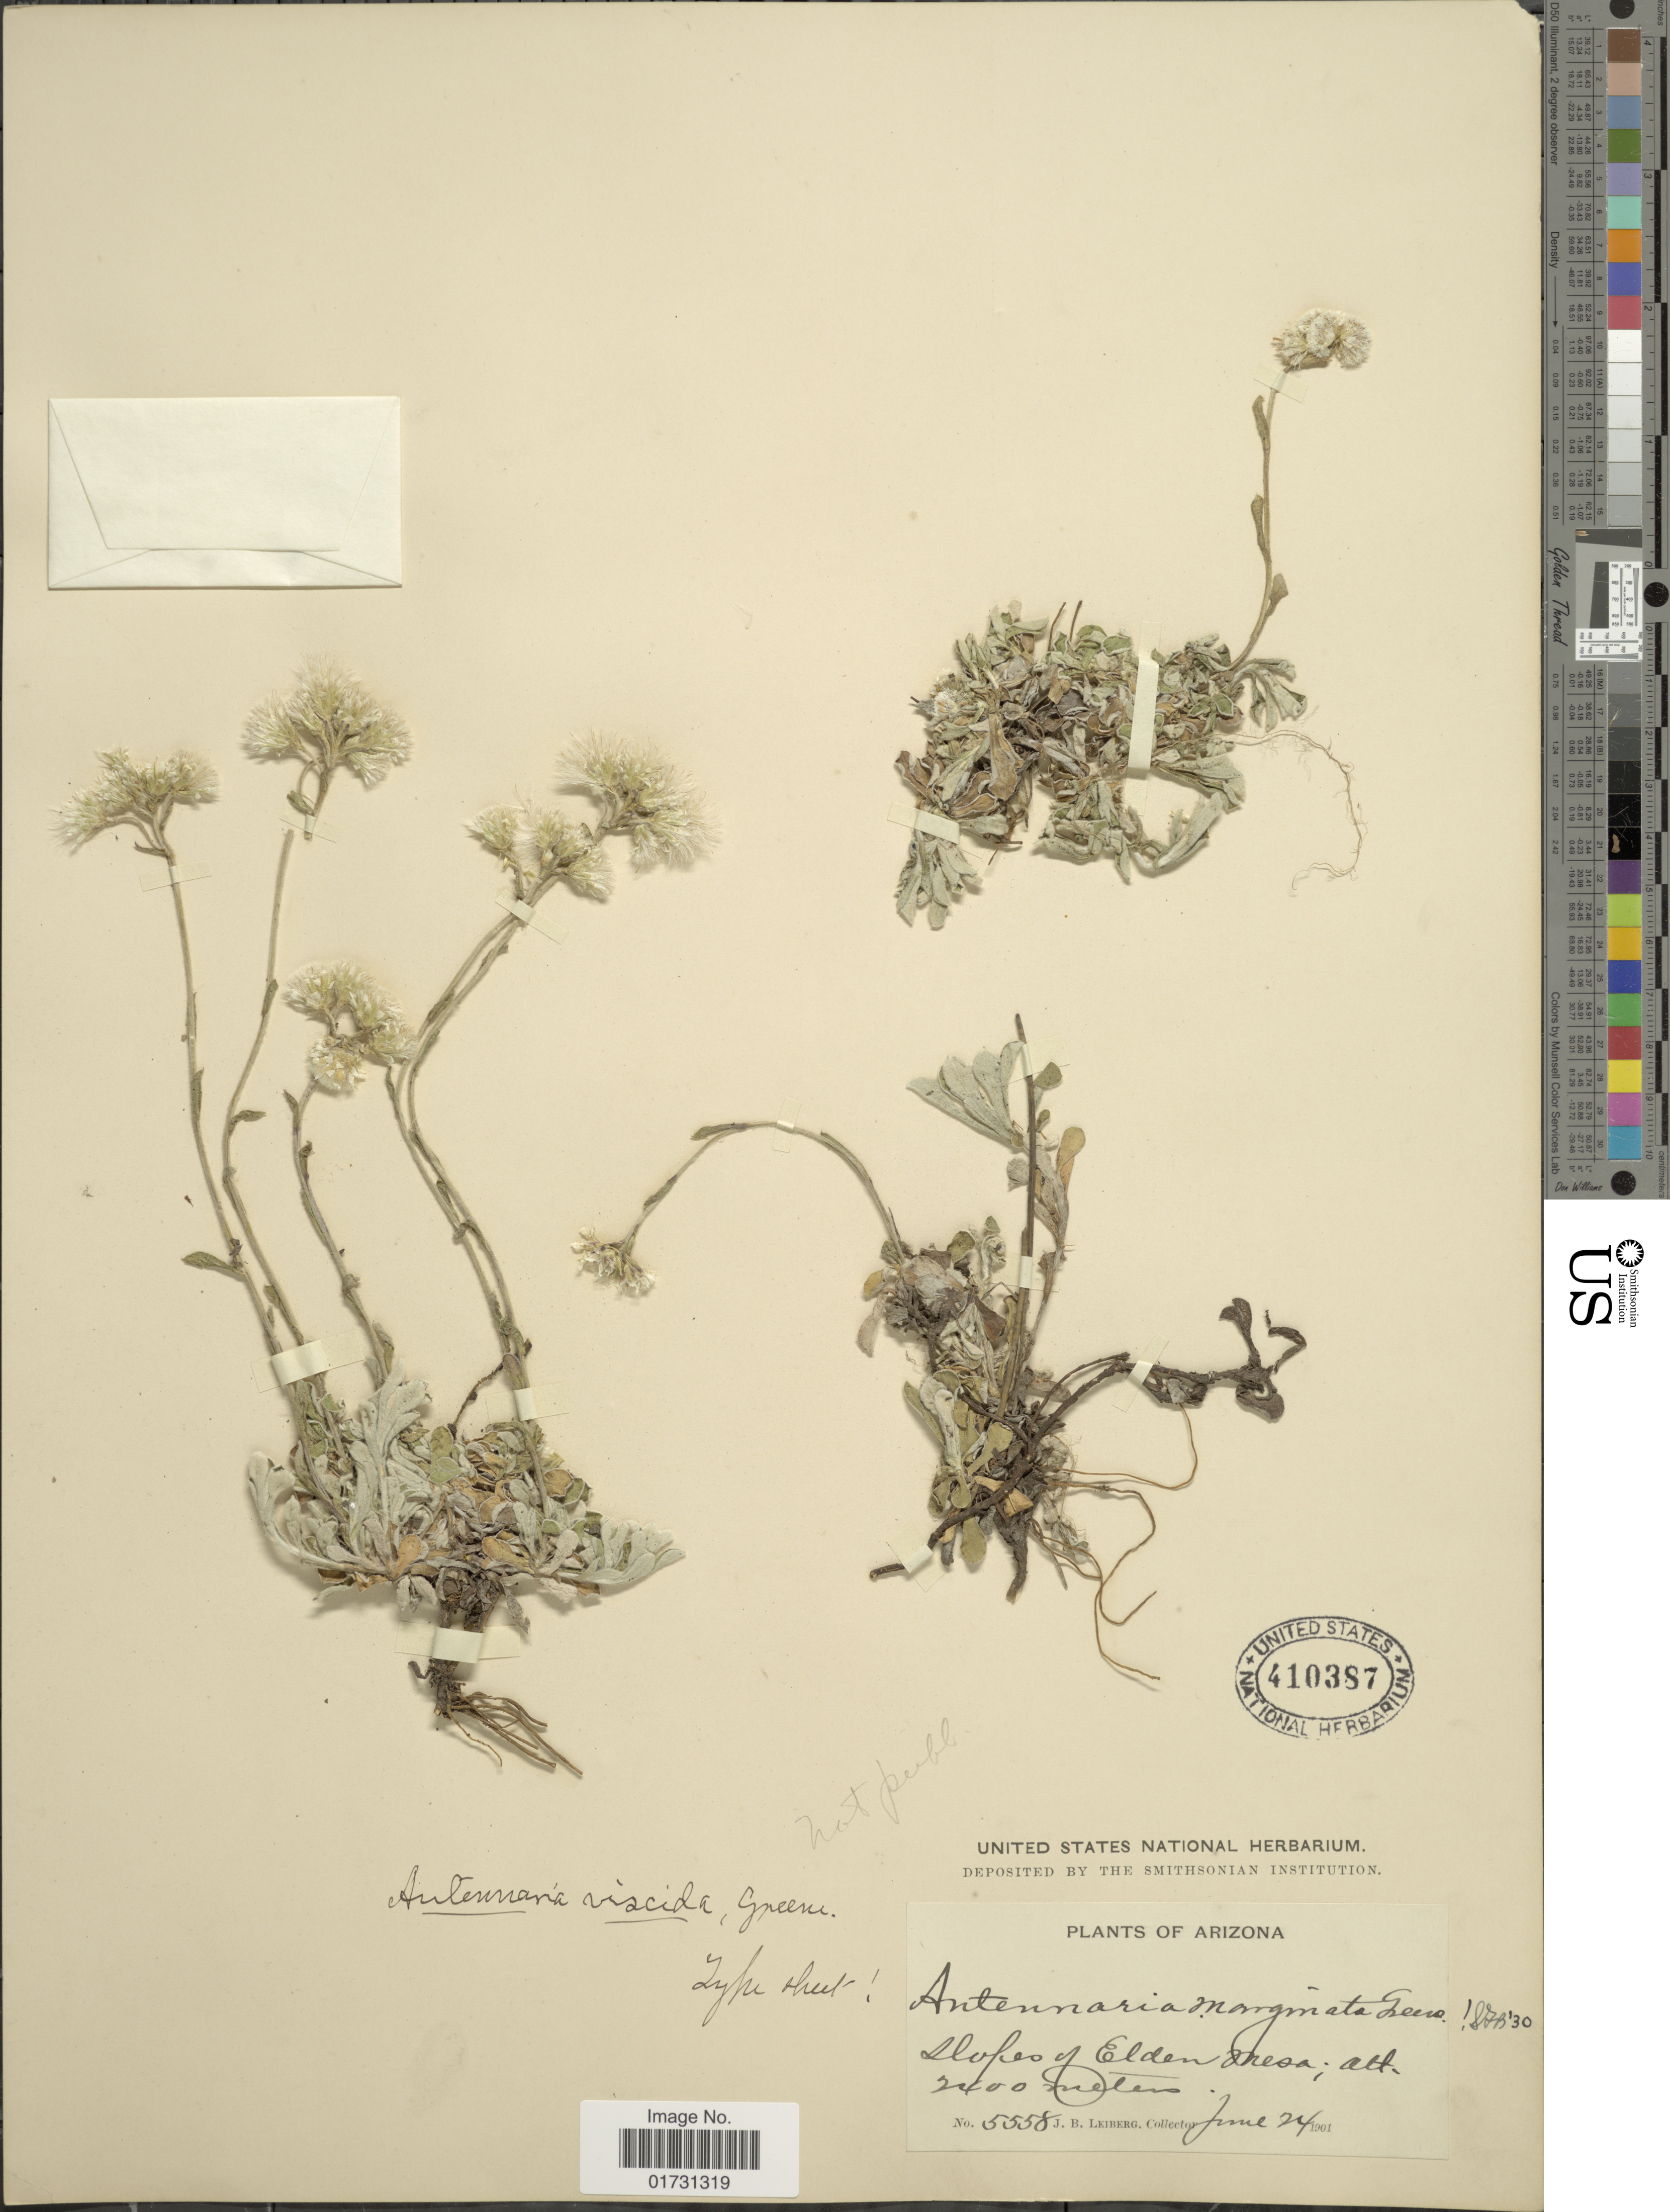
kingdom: Plantae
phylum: Tracheophyta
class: Magnoliopsida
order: Asterales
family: Asteraceae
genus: Antennaria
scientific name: Antennaria marginata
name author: Greene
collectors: J. B. Leiberg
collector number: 5558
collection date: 1901-06-24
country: United States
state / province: Arizona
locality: Slopes of Elden Mesa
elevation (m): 2400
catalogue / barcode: US 410384